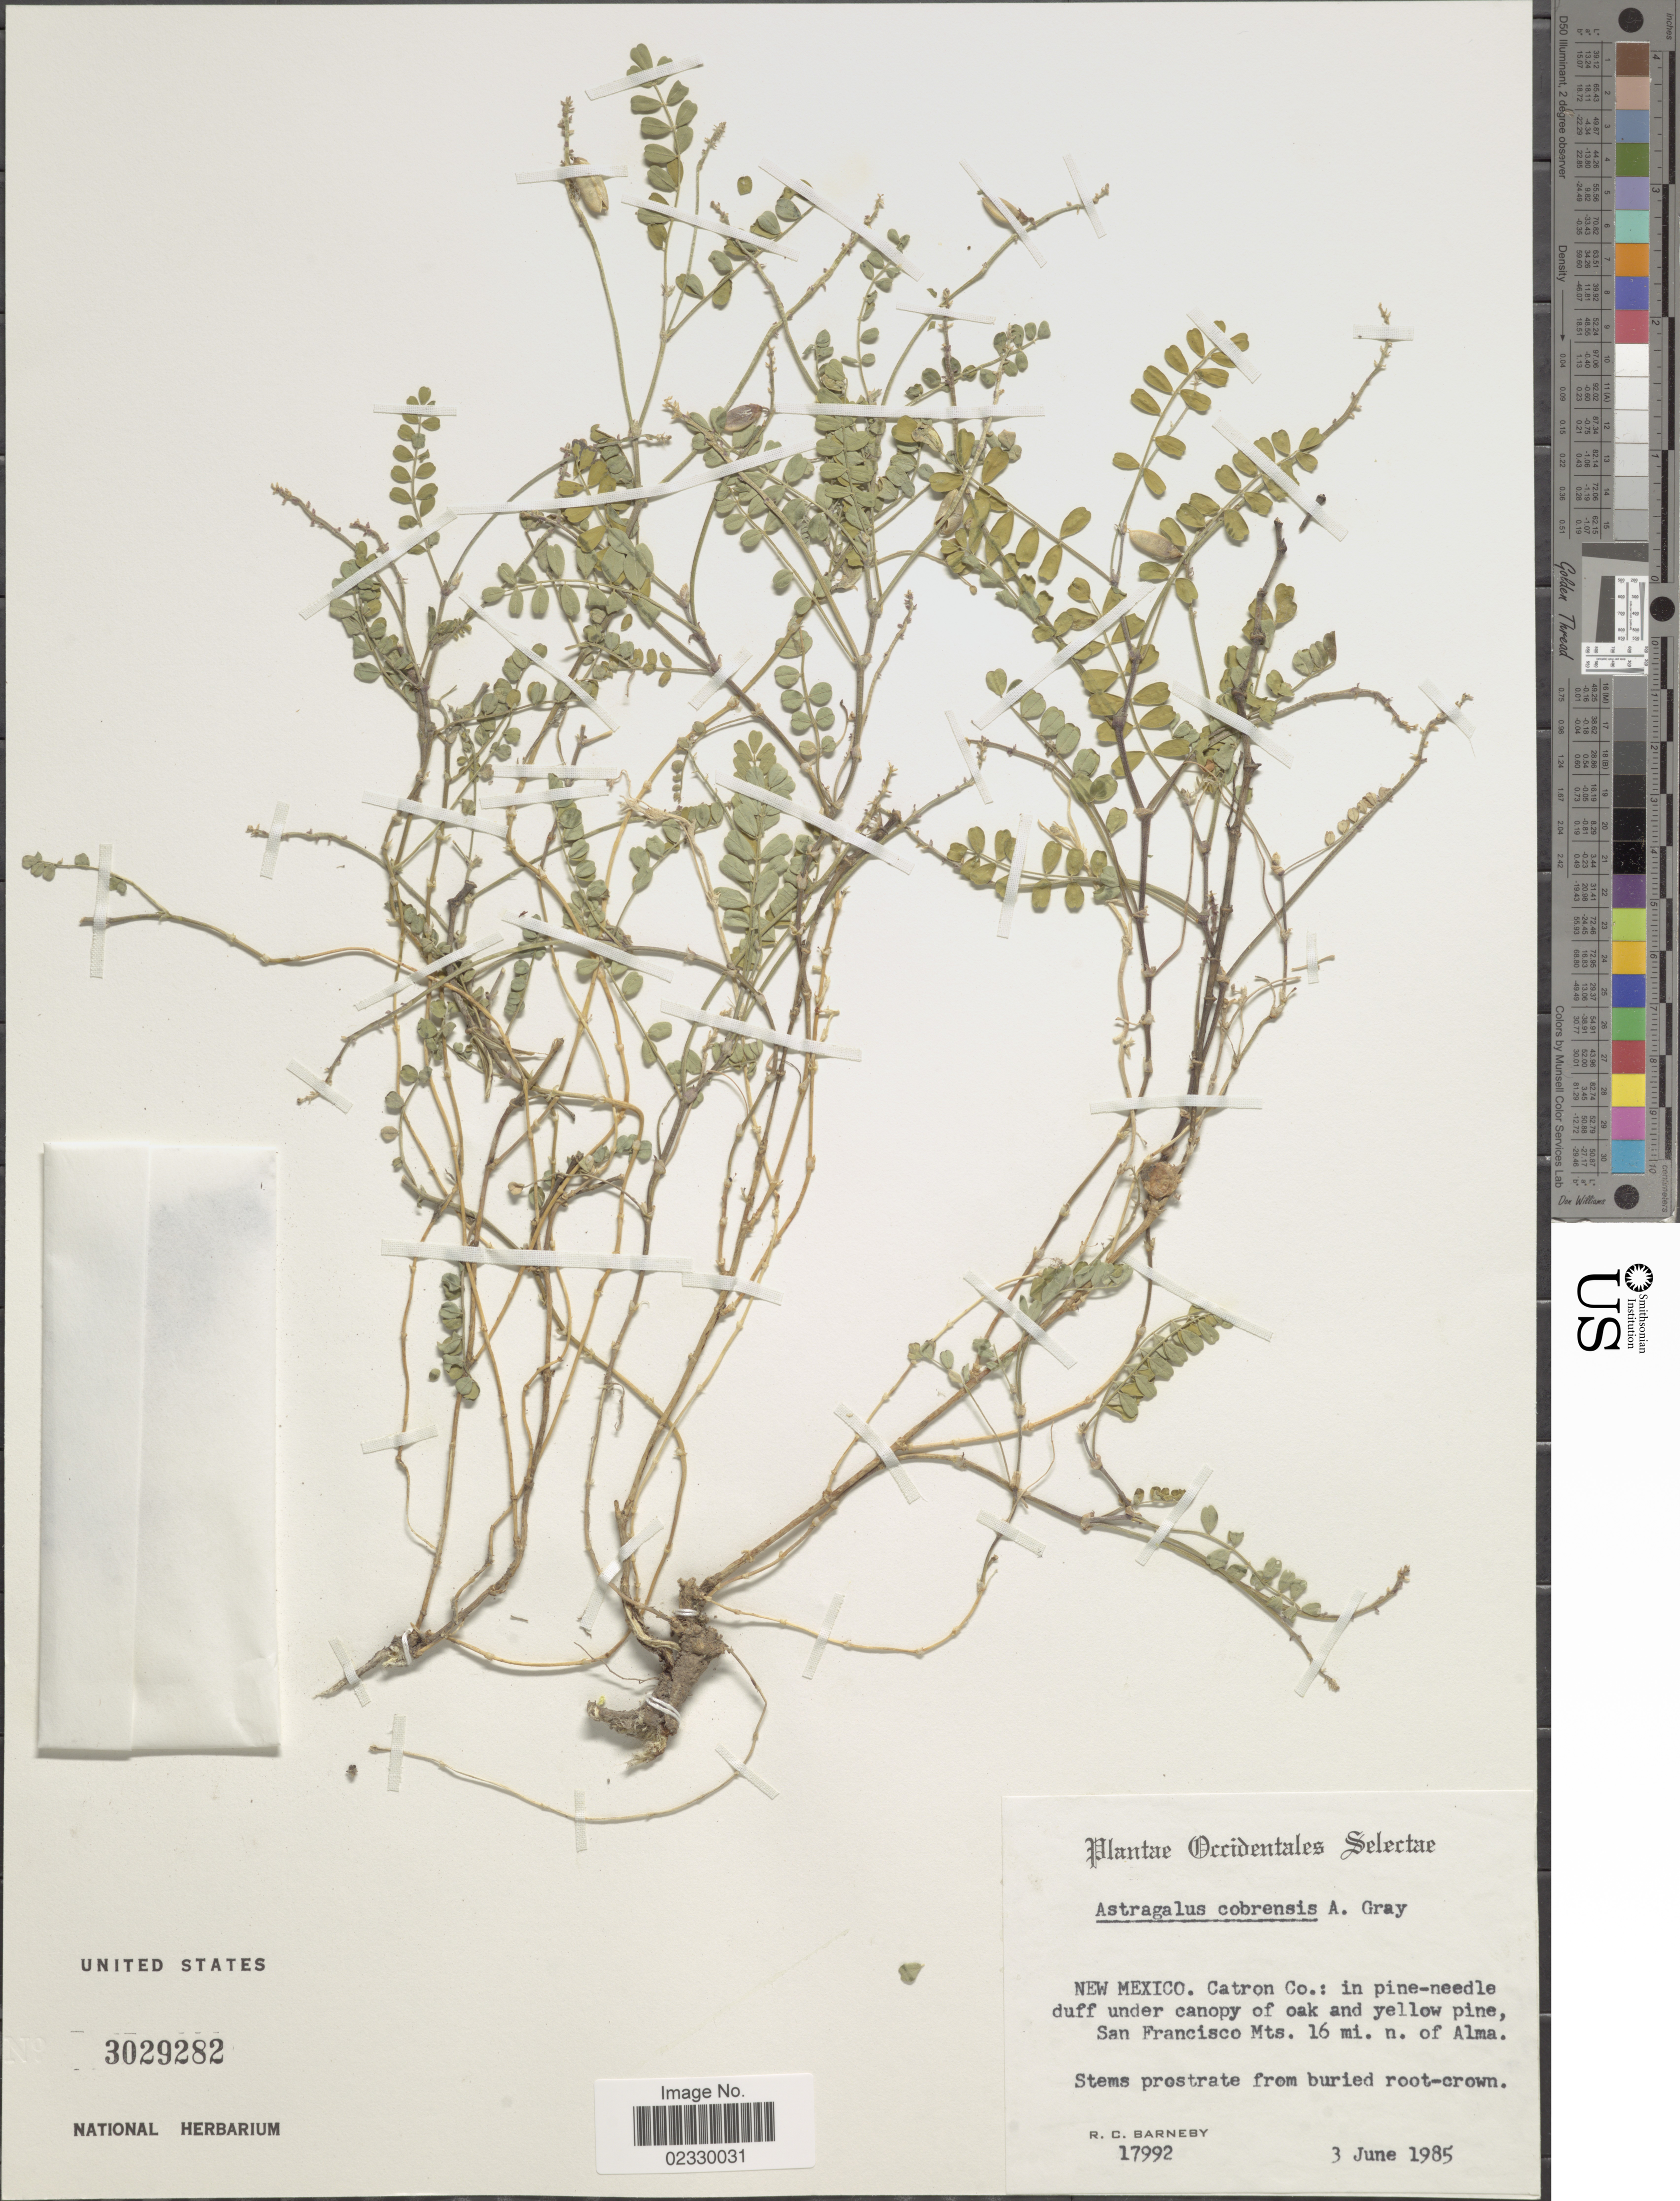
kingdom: Plantae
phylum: Tracheophyta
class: Magnoliopsida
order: Fabales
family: Fabaceae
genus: Astragalus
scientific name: Astragalus cobrensis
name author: A. Gray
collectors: R. C. Barneby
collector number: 17992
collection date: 1985-06-03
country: United States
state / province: New Mexico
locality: Catron Co.: San Francisco Mts. 16 mi. n. of Alma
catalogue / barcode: US 3029282